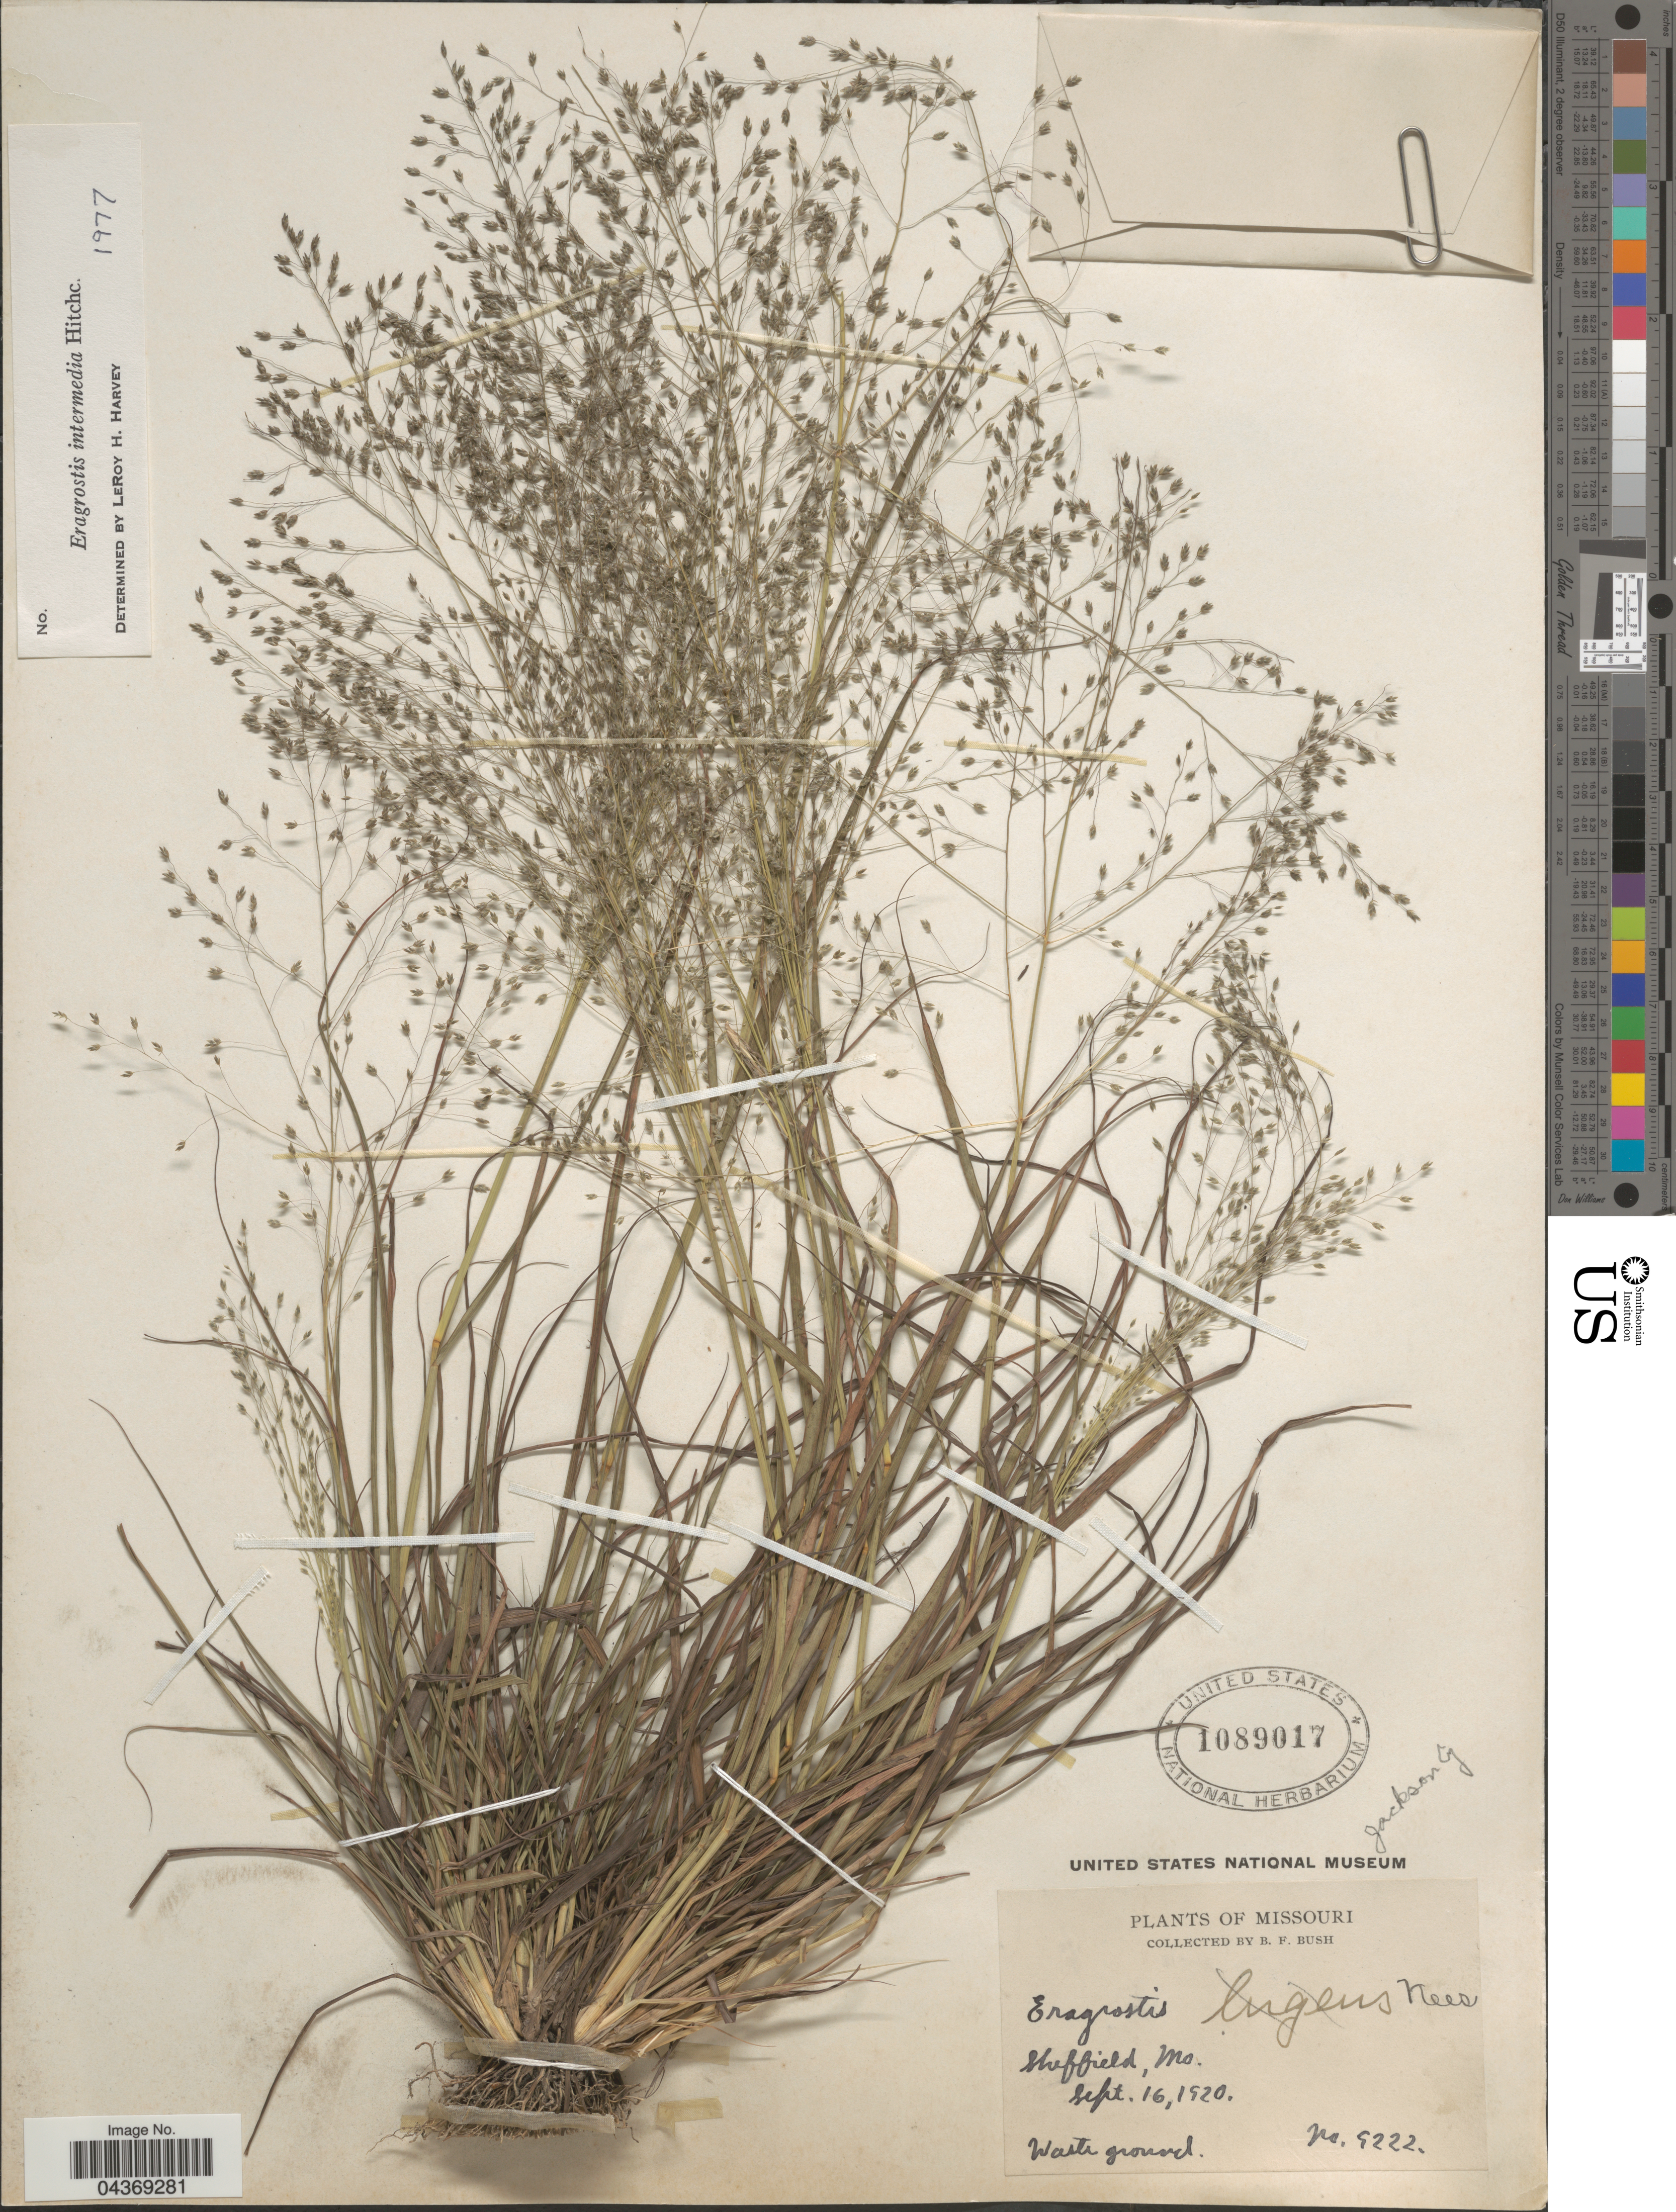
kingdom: Plantae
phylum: Tracheophyta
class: Liliopsida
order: Poales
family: Poaceae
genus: Eragrostis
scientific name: Eragrostis intermedia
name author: Hitchc.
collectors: B. F. Bush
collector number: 9222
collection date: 1920-09-16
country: United States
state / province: Missouri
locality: Sheffield. Jackson Cy.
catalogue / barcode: US 1089017